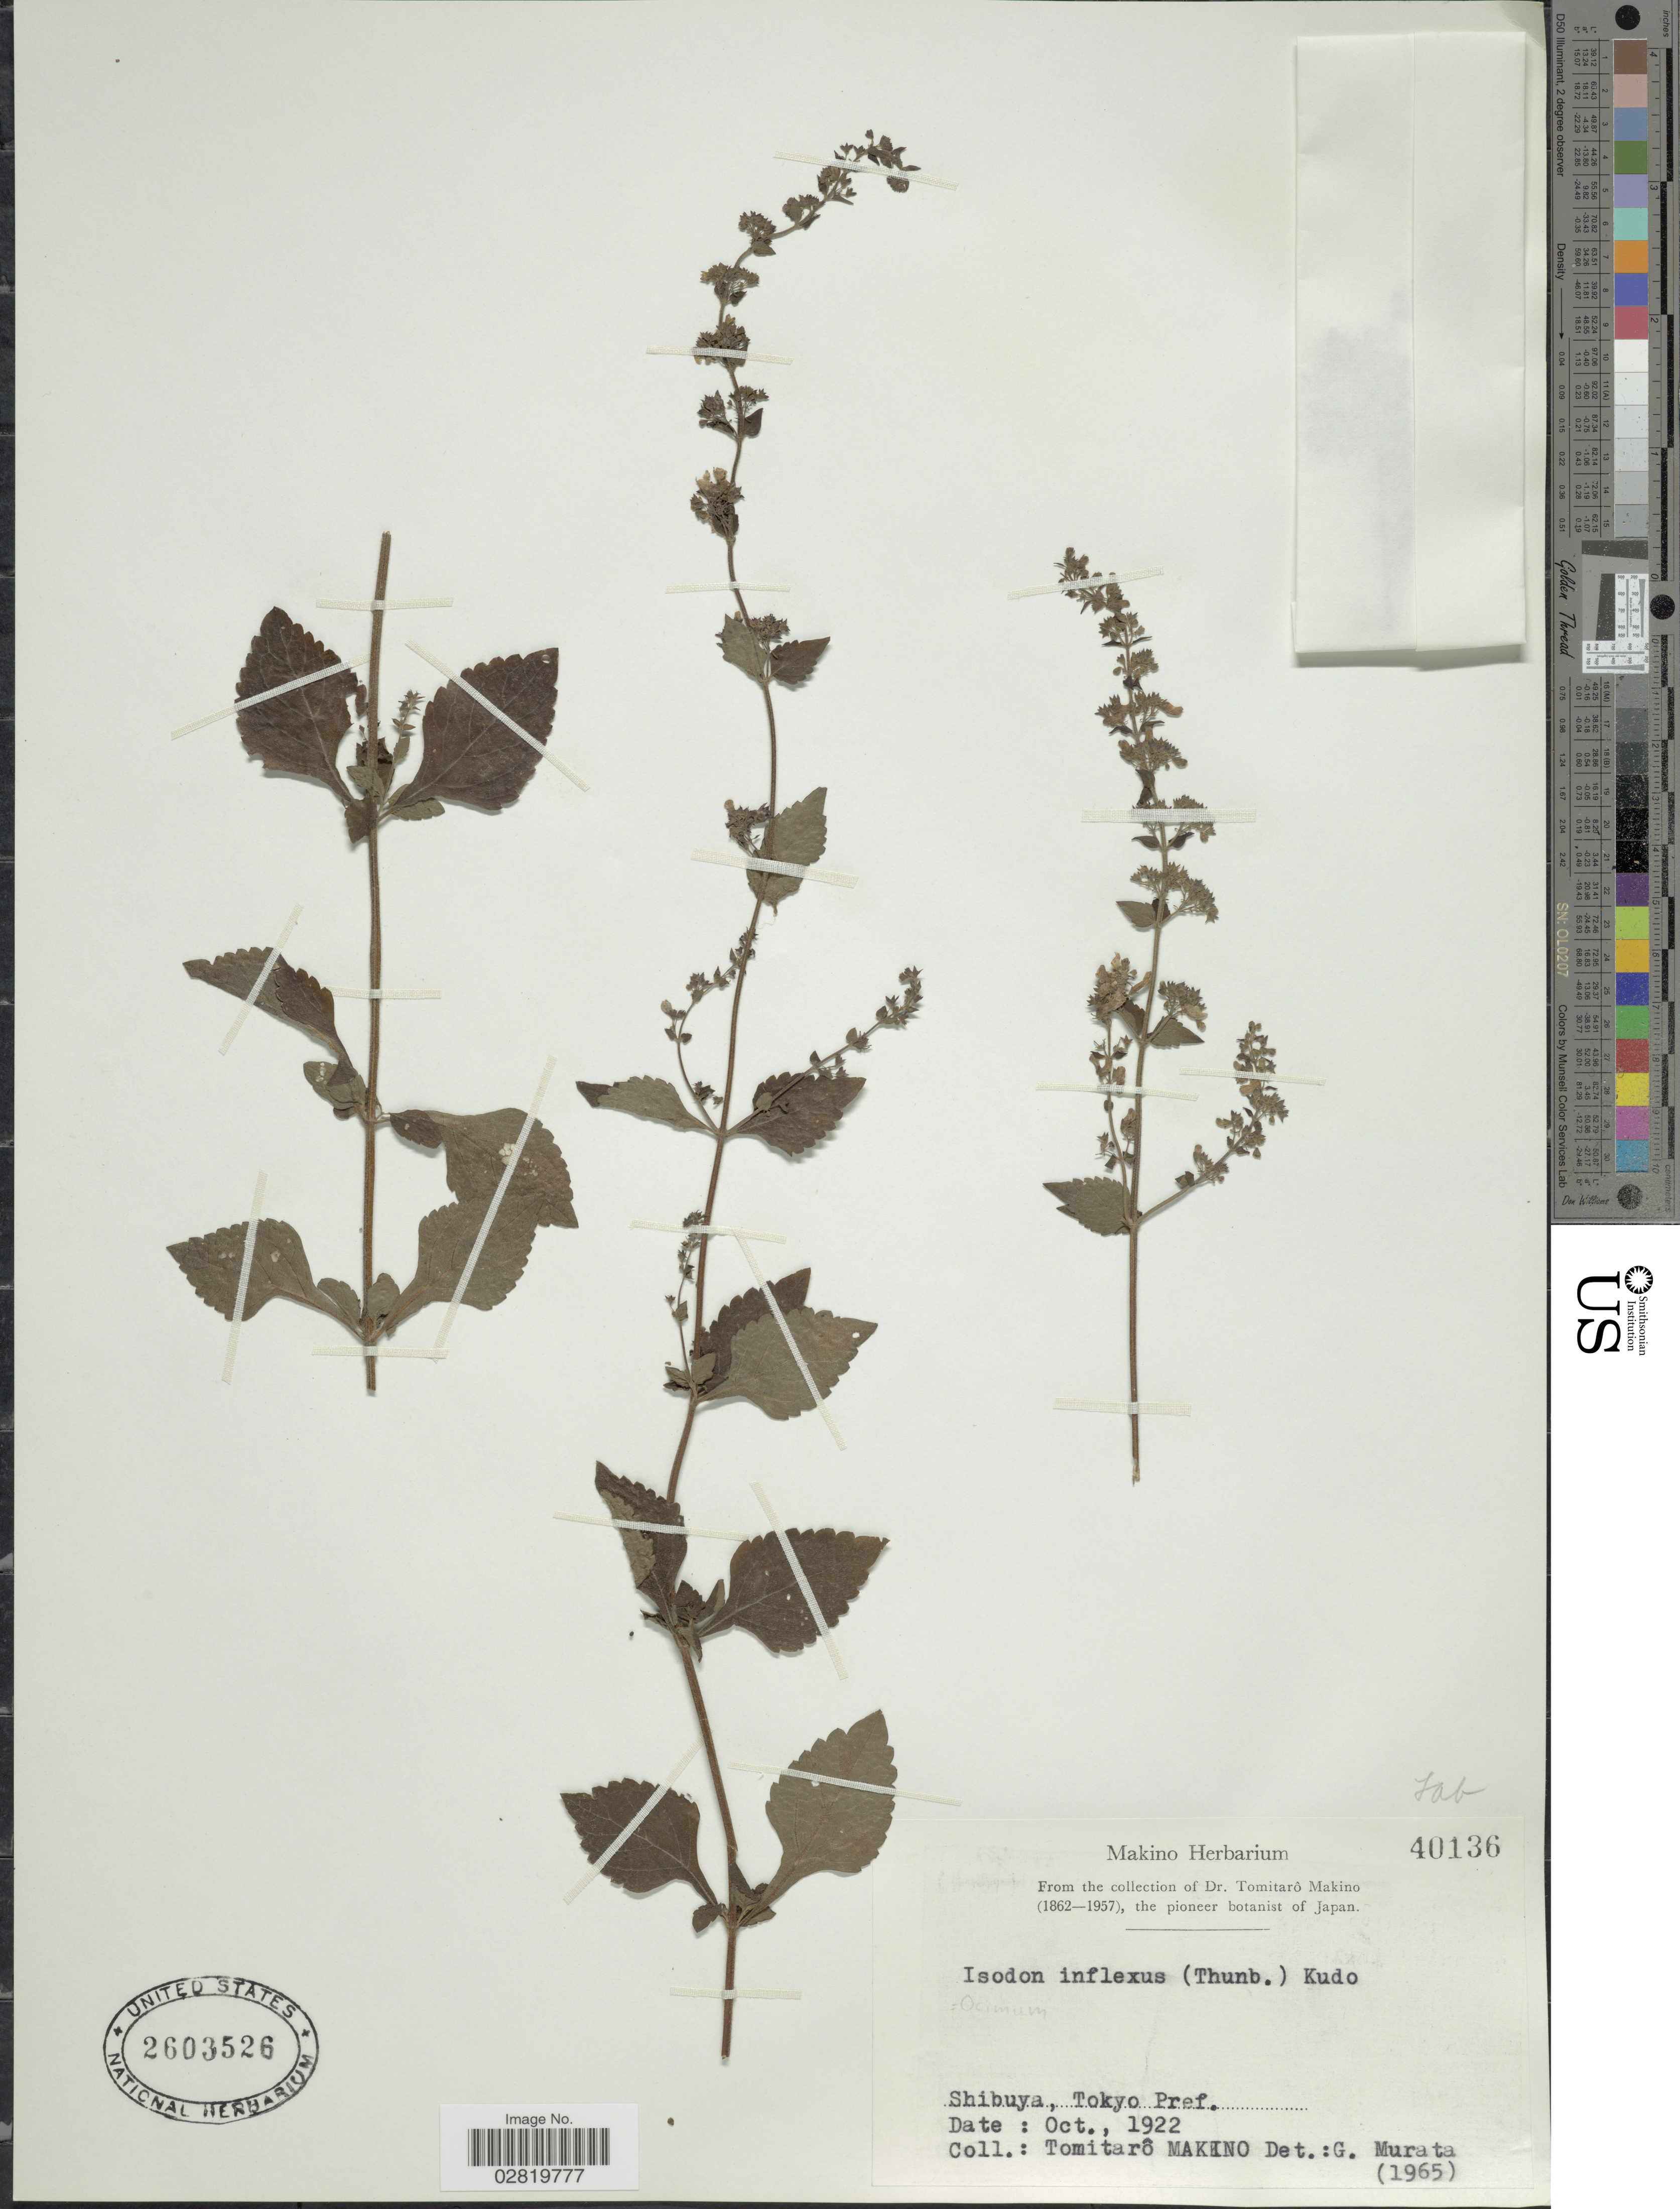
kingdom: Plantae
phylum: Tracheophyta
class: Magnoliopsida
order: Lamiales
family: Lamiaceae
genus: Ocimum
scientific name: Ocimum inflexum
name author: Thunb.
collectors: T. Makino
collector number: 40136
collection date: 1922-10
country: Japan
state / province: Tokyo, Federal City of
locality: Shibuya, Tokyo Pref.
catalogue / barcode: US 2603526